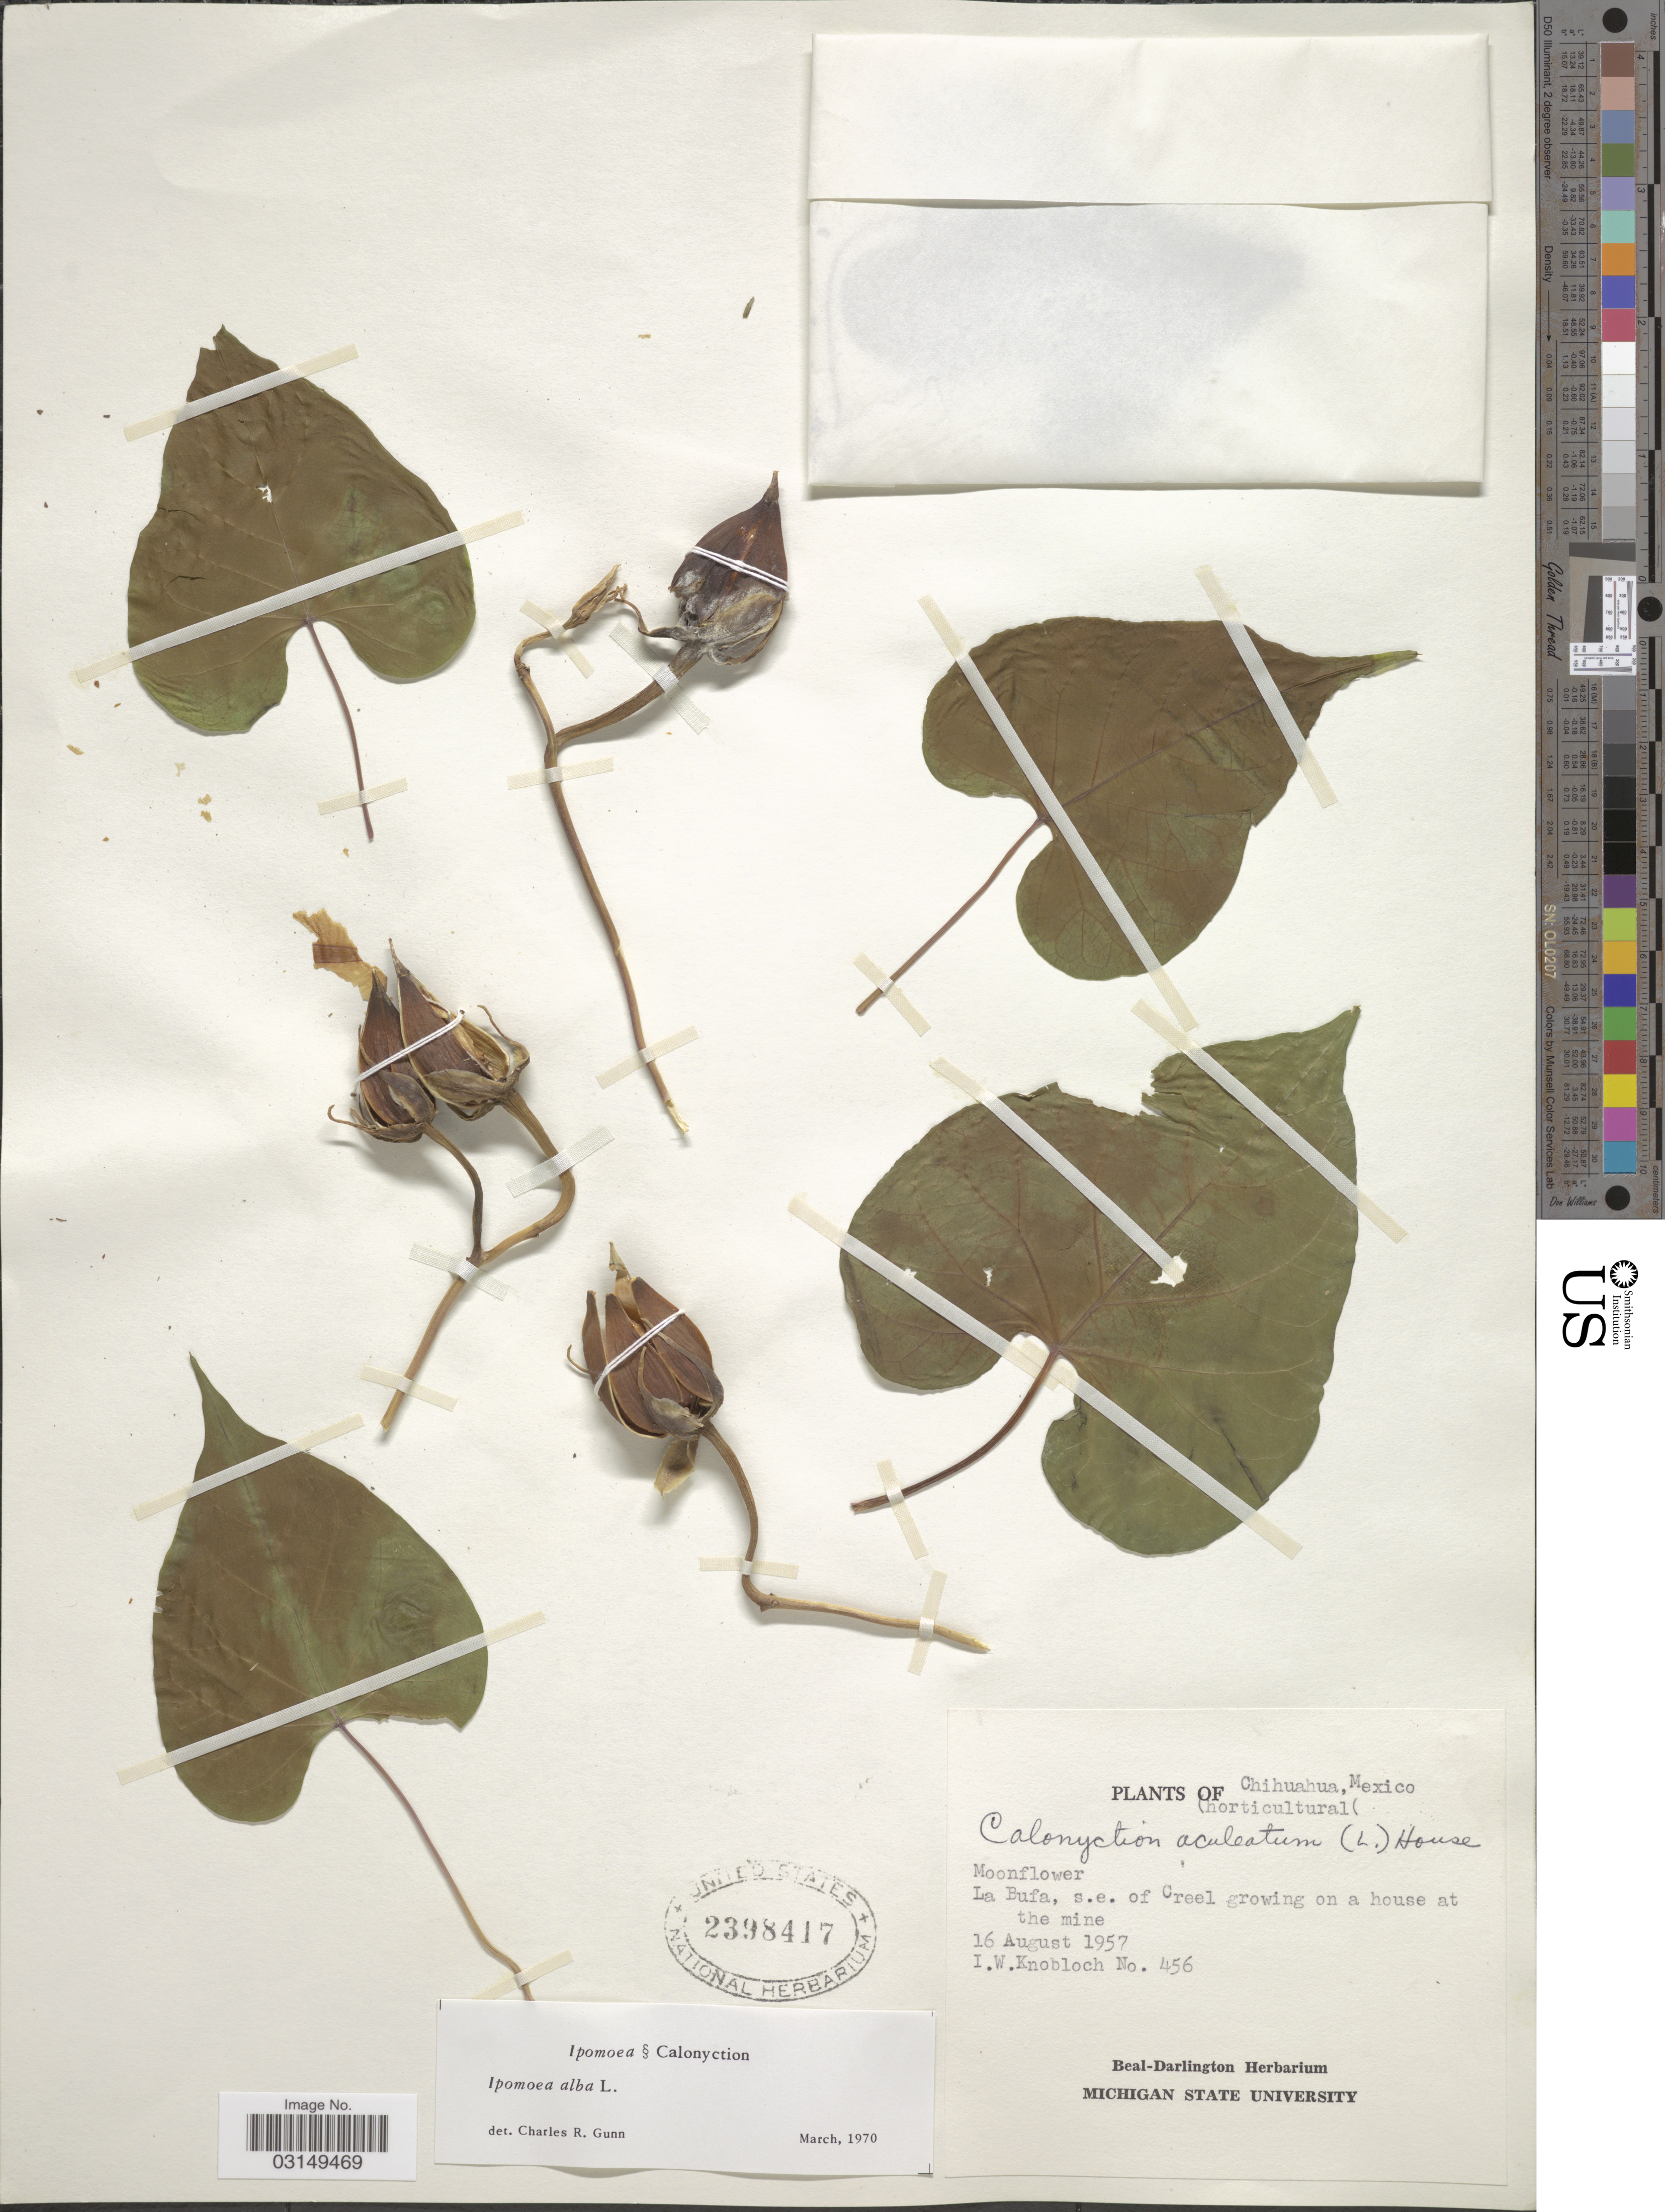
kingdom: Plantae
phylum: Tracheophyta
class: Magnoliopsida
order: Solanales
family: Convolvulaceae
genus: Ipomoea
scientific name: Ipomoea alba L.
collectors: I. W. Knobloch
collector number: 456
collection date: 1957-08-16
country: Mexico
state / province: Chihuahua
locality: La Bufa, s.e. of Creel growing on a house at the mine.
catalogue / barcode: US 2398417